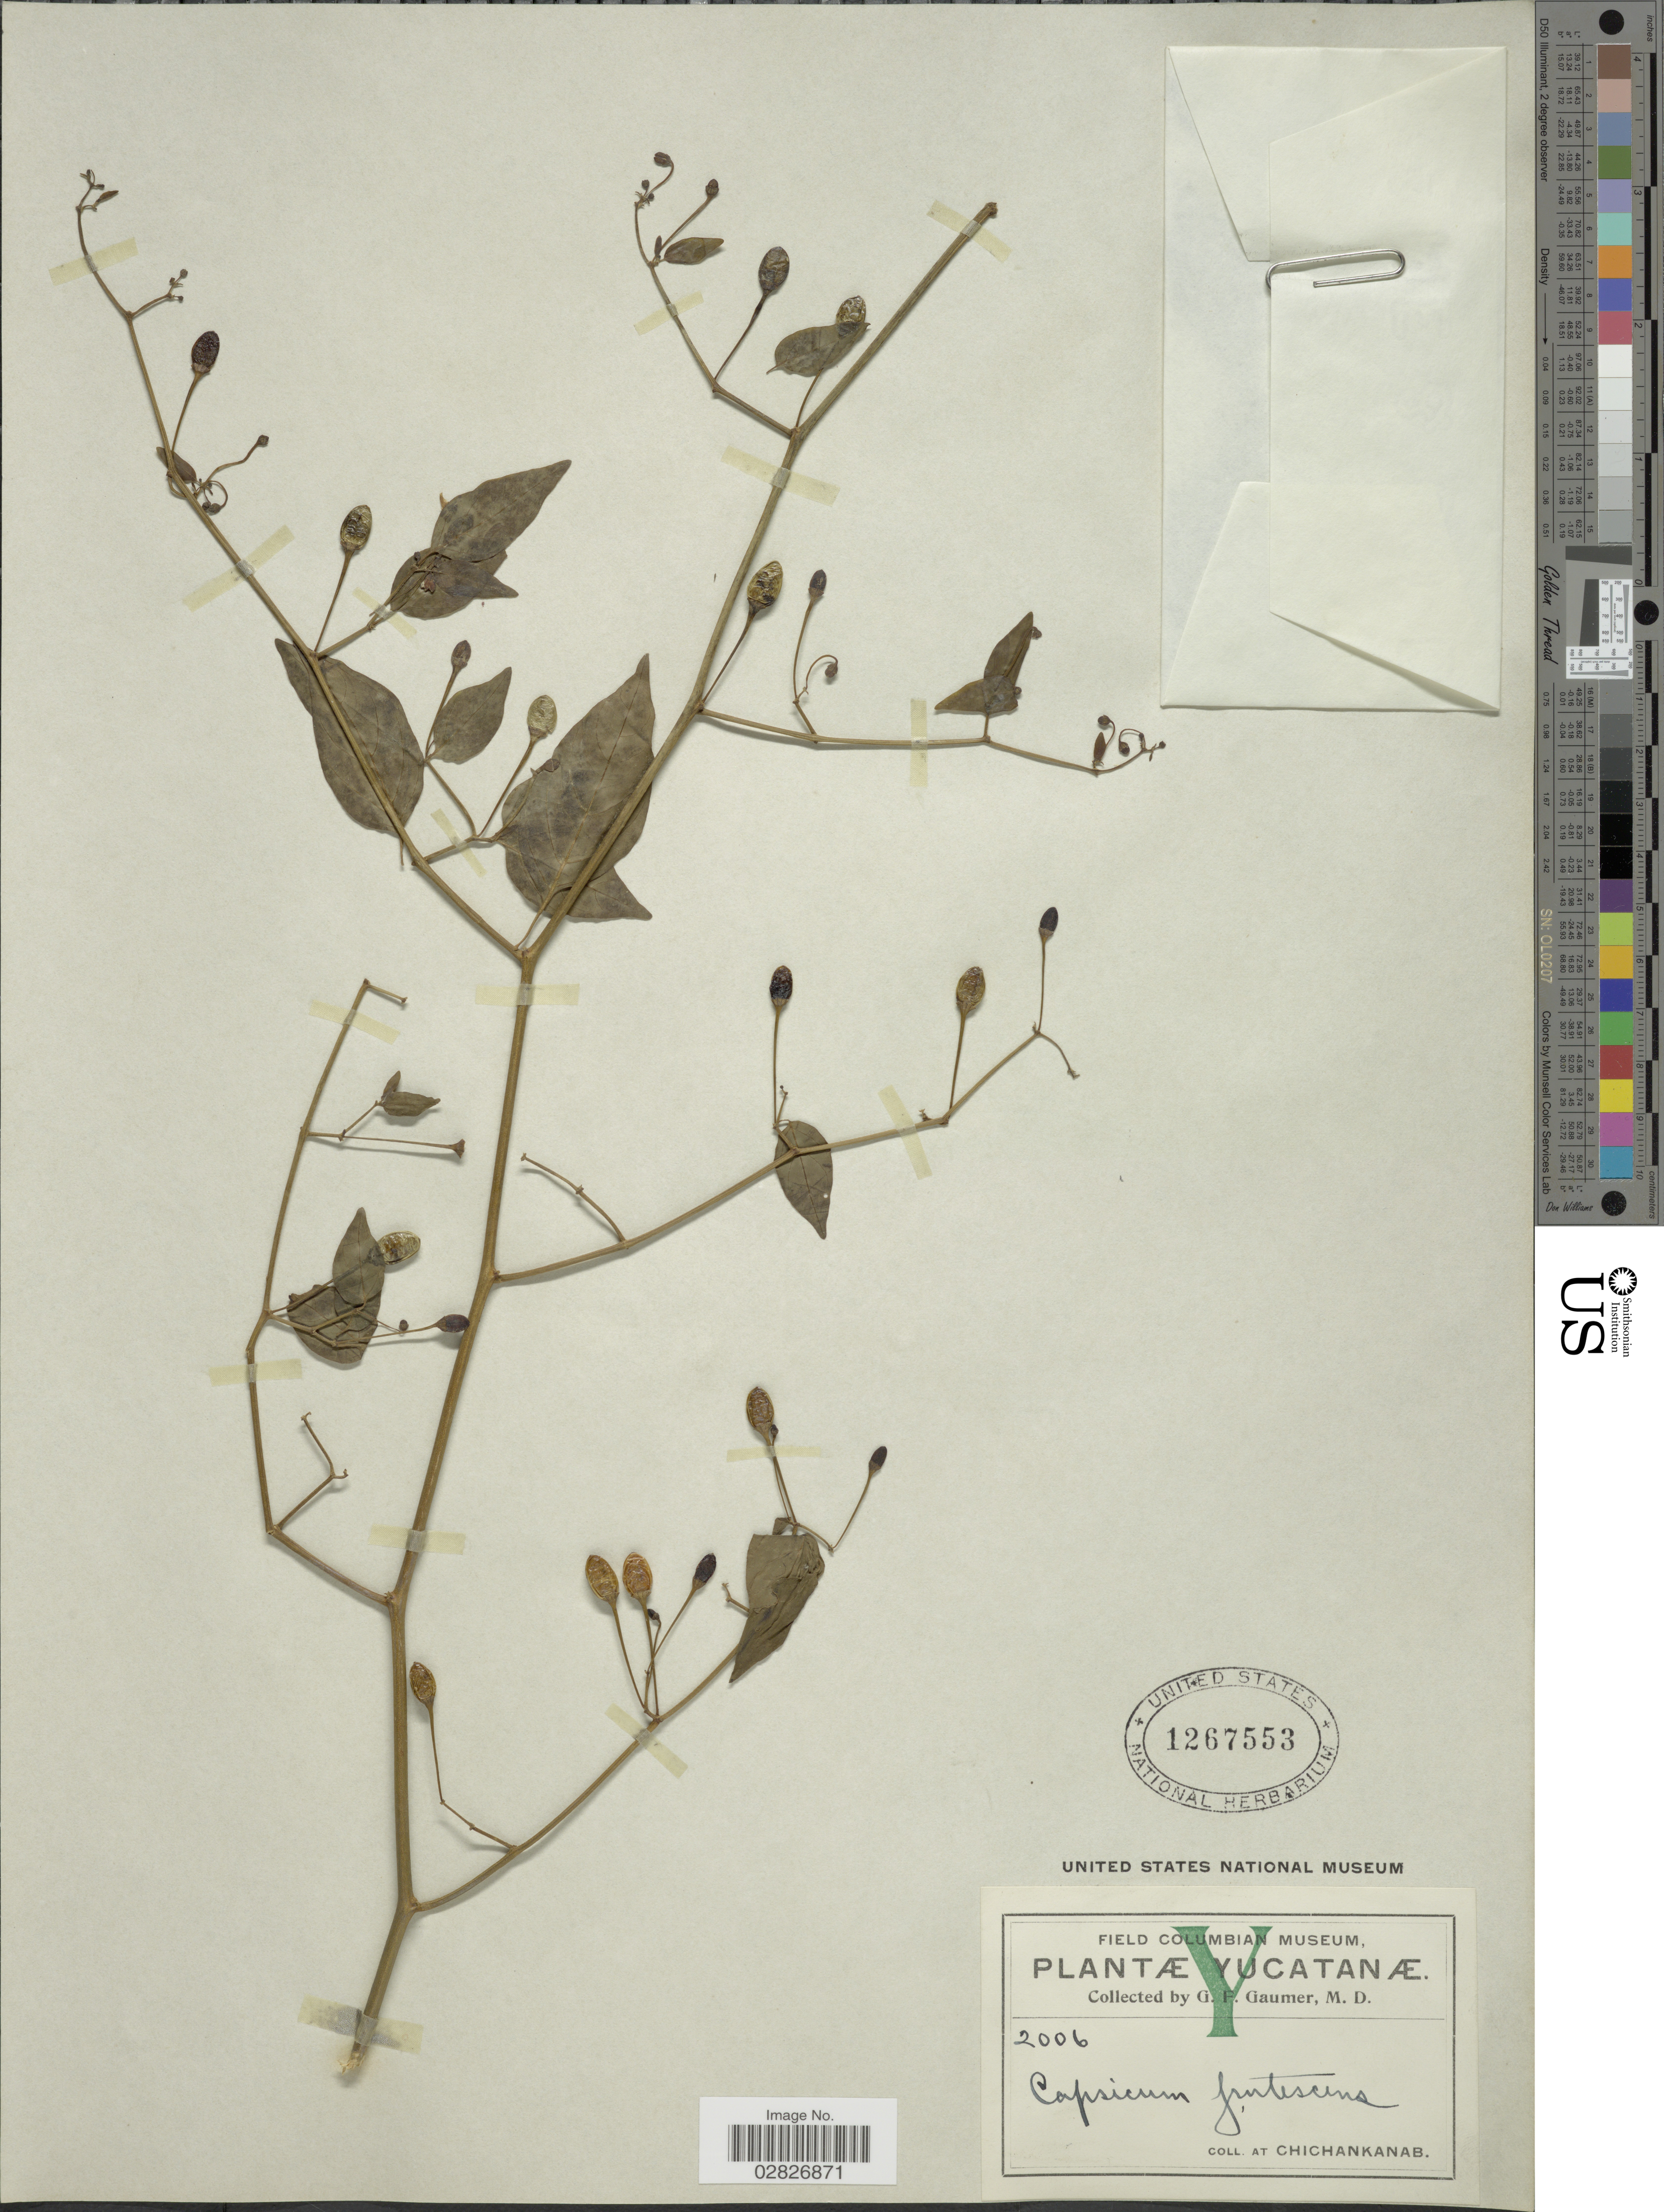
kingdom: Plantae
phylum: Tracheophyta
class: Magnoliopsida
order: Solanales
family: Solanaceae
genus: Capsicum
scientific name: Capsicum frutescens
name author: L.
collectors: G. F. Gaumer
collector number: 2006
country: Mexico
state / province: Yucatán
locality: At Chichankanab.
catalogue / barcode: US 1267553